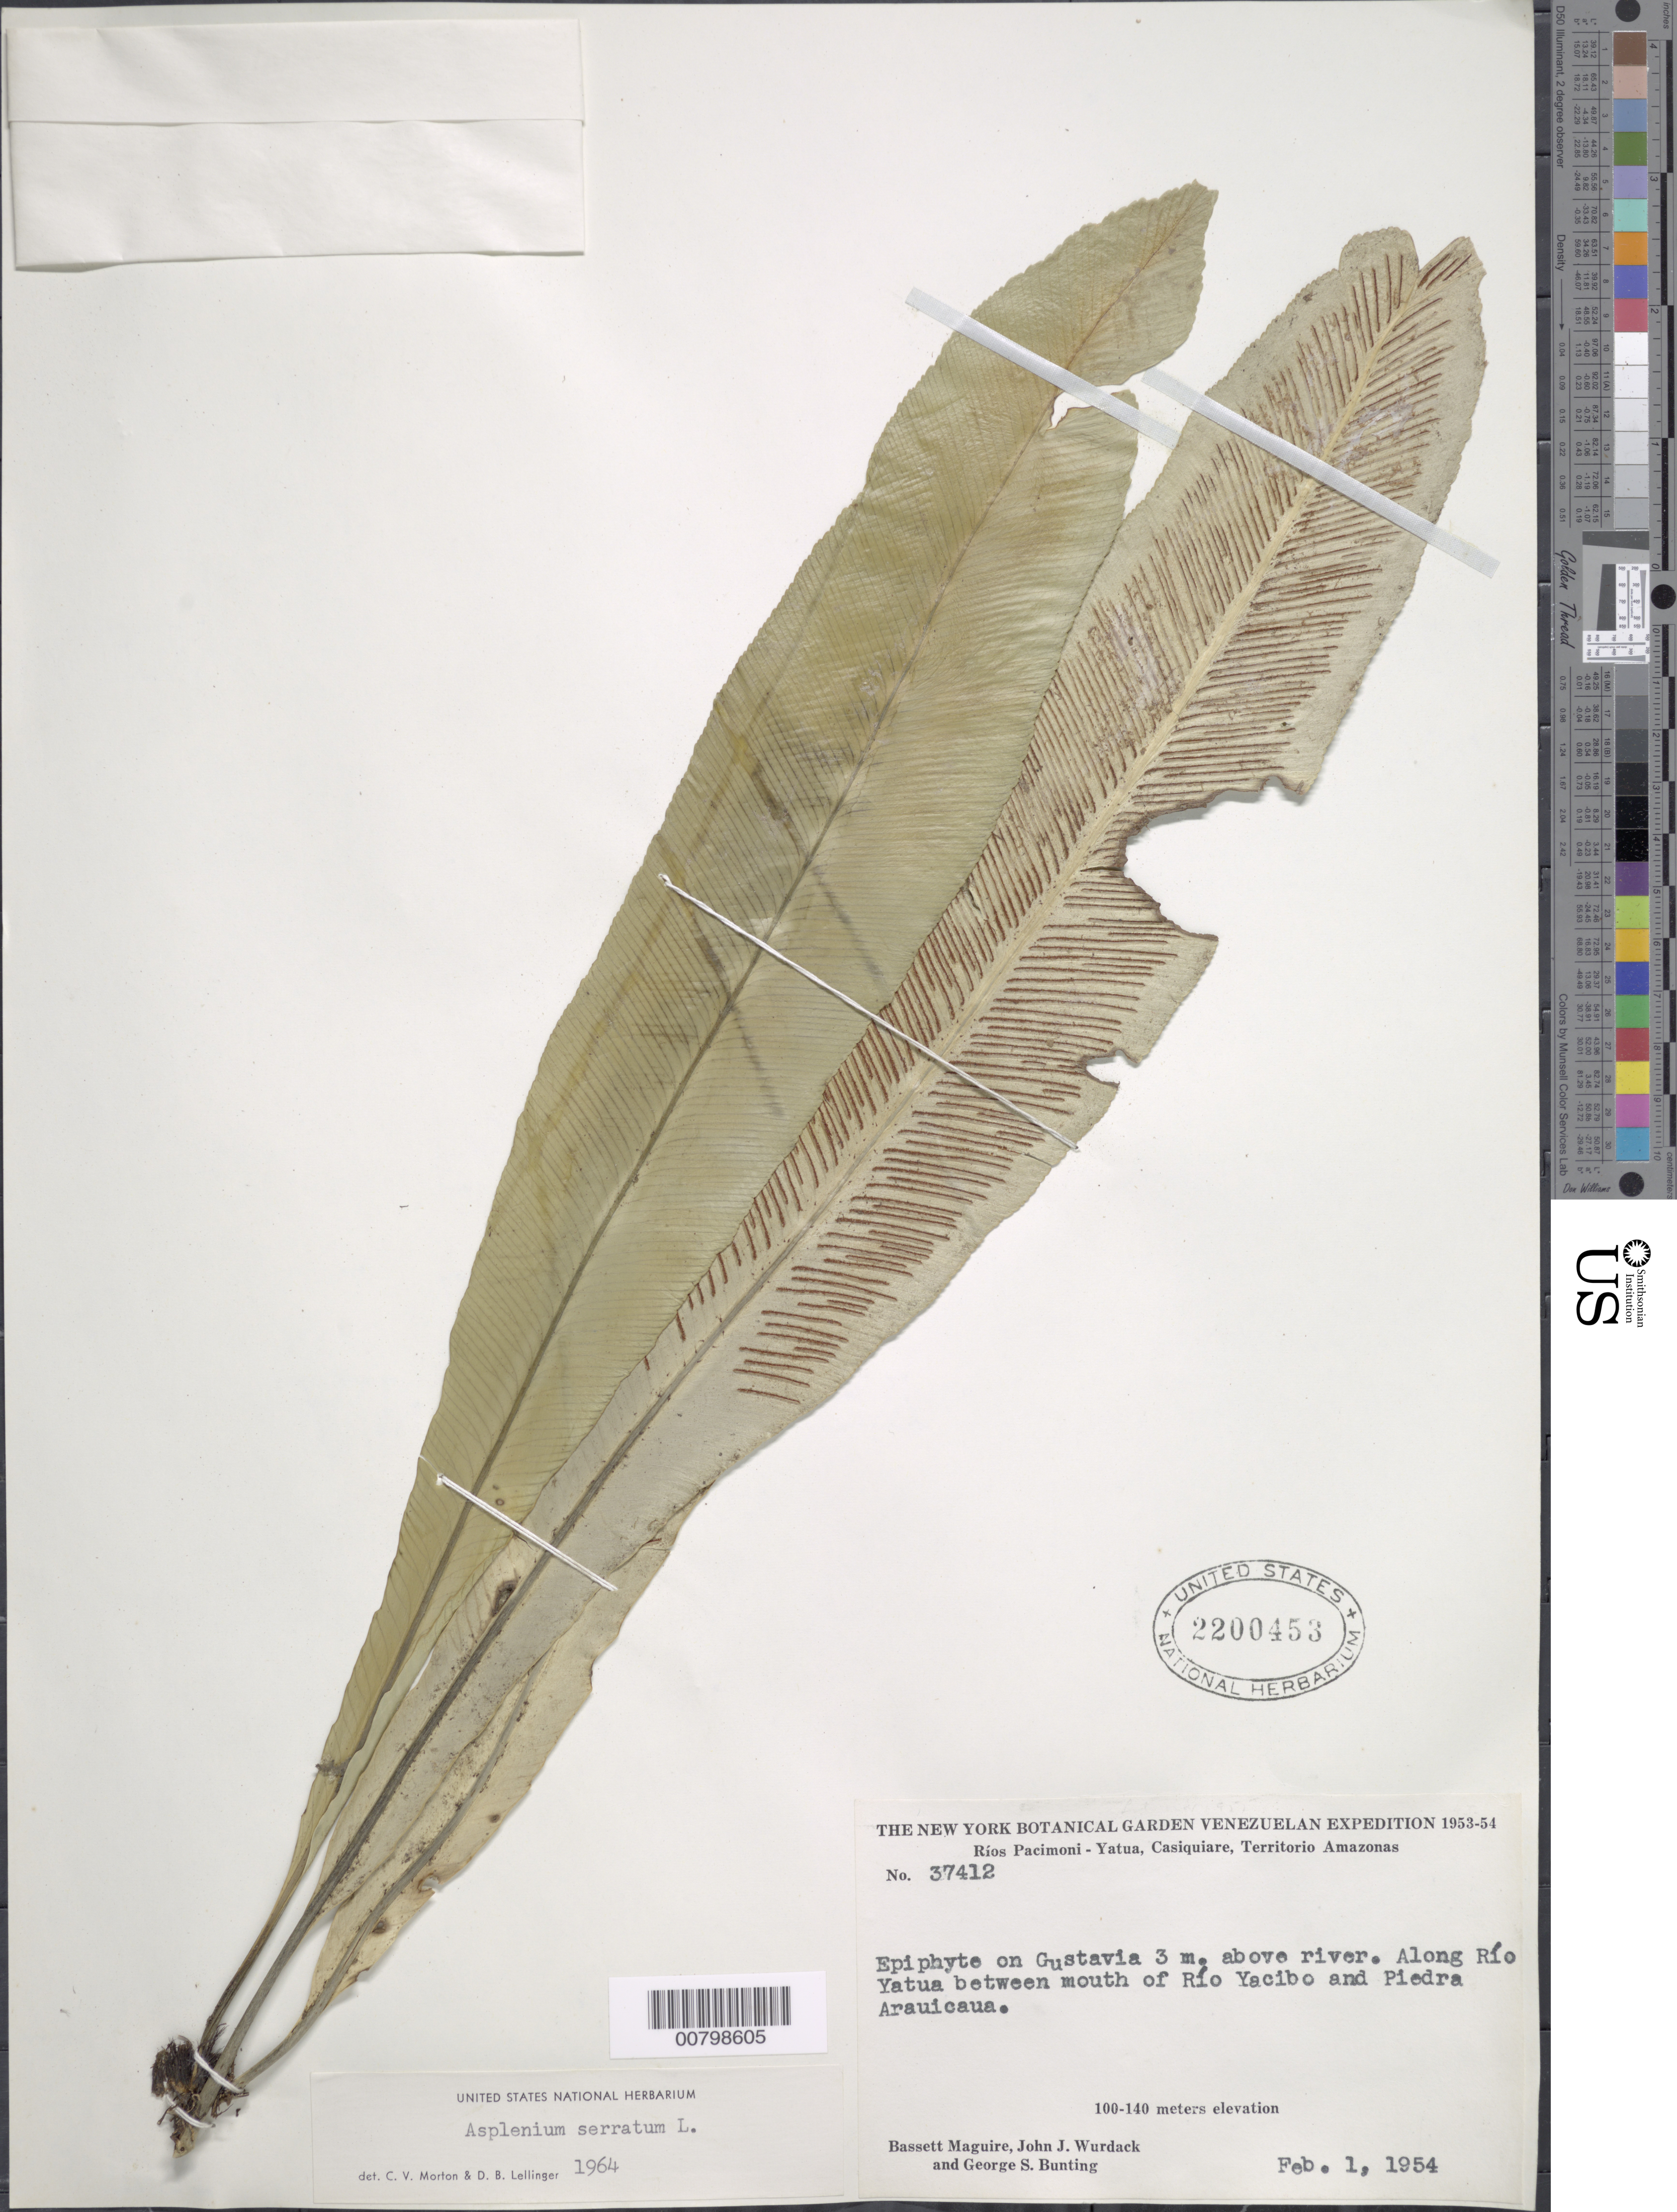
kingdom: Plantae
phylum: Tracheophyta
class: Polypodiopsida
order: Polypodiales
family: Aspleniaceae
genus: Asplenium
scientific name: Asplenium serratum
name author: L.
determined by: Morton, C. V.; Lellinger, D. B.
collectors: B. Maguire, J. J. Wurdack & G. S. Bunting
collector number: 37412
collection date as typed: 1-Feb-54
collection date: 1954-02-01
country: Venezuela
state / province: Amazonas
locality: Río Yatua, between mouth of Río Yacibo and Piedra Arauicaua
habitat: Above river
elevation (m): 100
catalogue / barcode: US 2200453